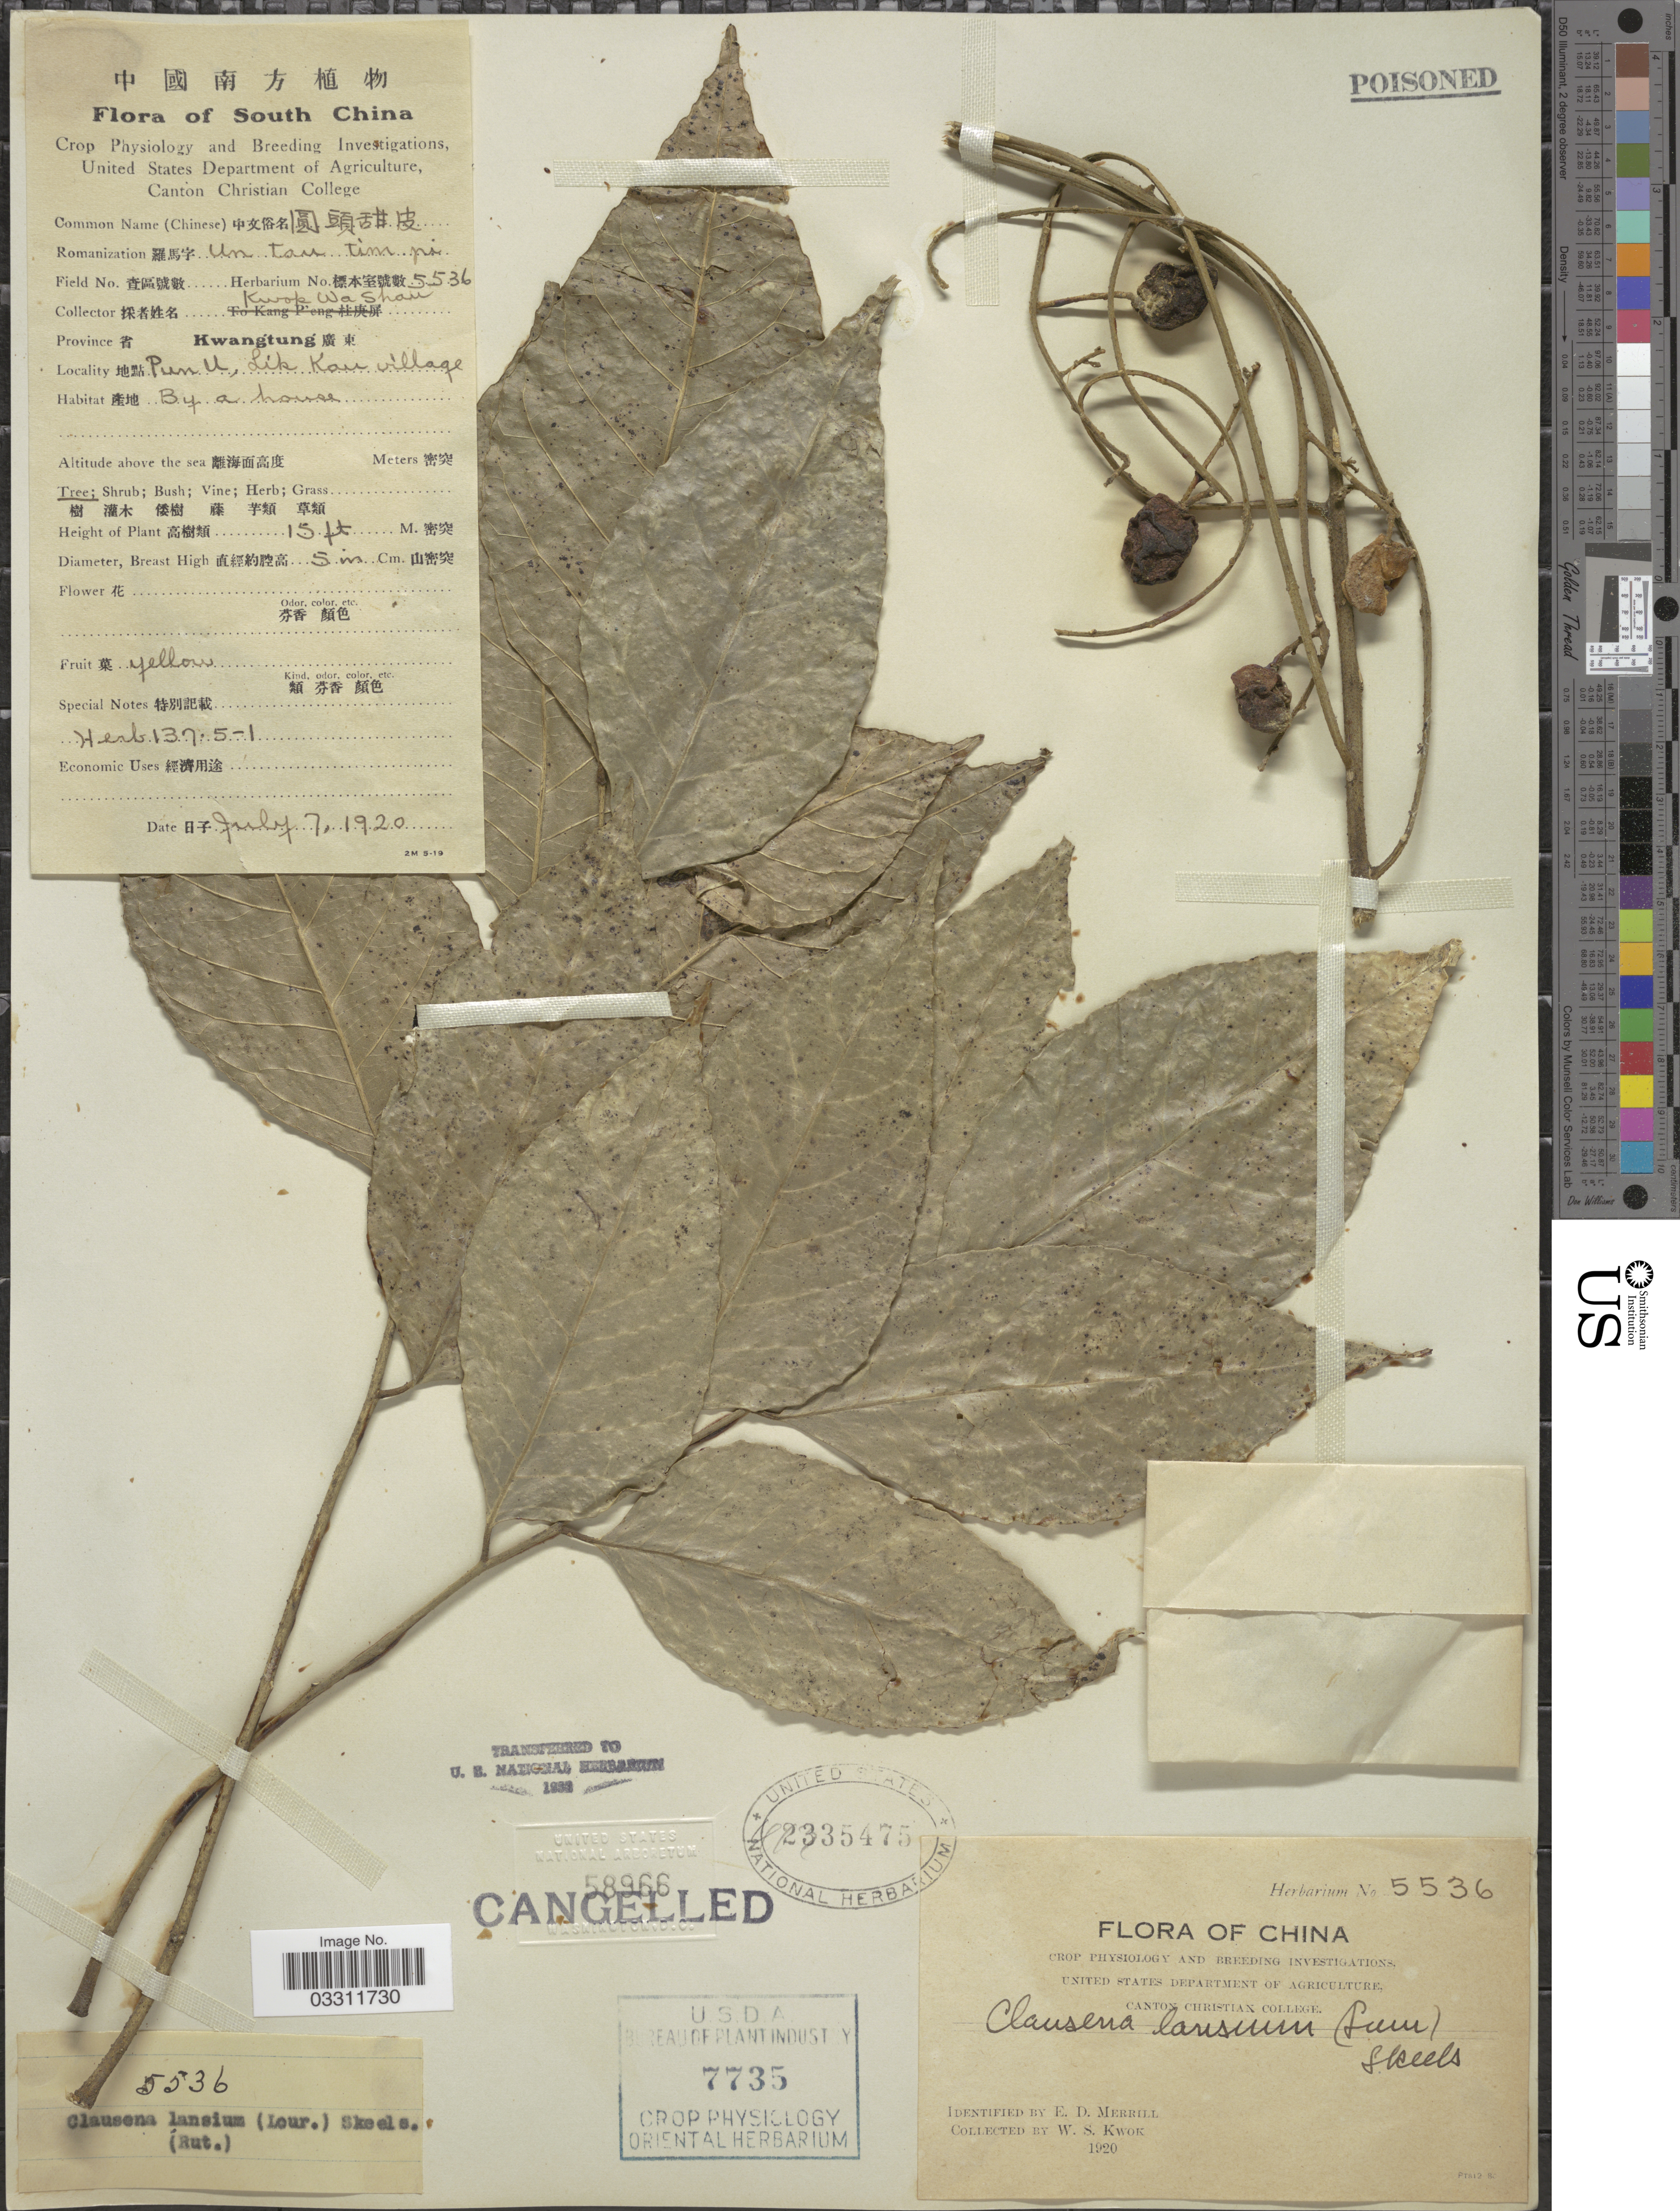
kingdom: Plantae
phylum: Tracheophyta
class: Magnoliopsida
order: Sapindales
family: Rutaceae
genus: Clausena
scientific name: Clausena lansium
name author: (Lour.) Skeels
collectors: K. Shau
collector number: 5536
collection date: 1920-07-07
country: China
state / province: Guangdong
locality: South China. Province Kwangtung. Pun U, Lik Kau village.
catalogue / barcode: US 2335475